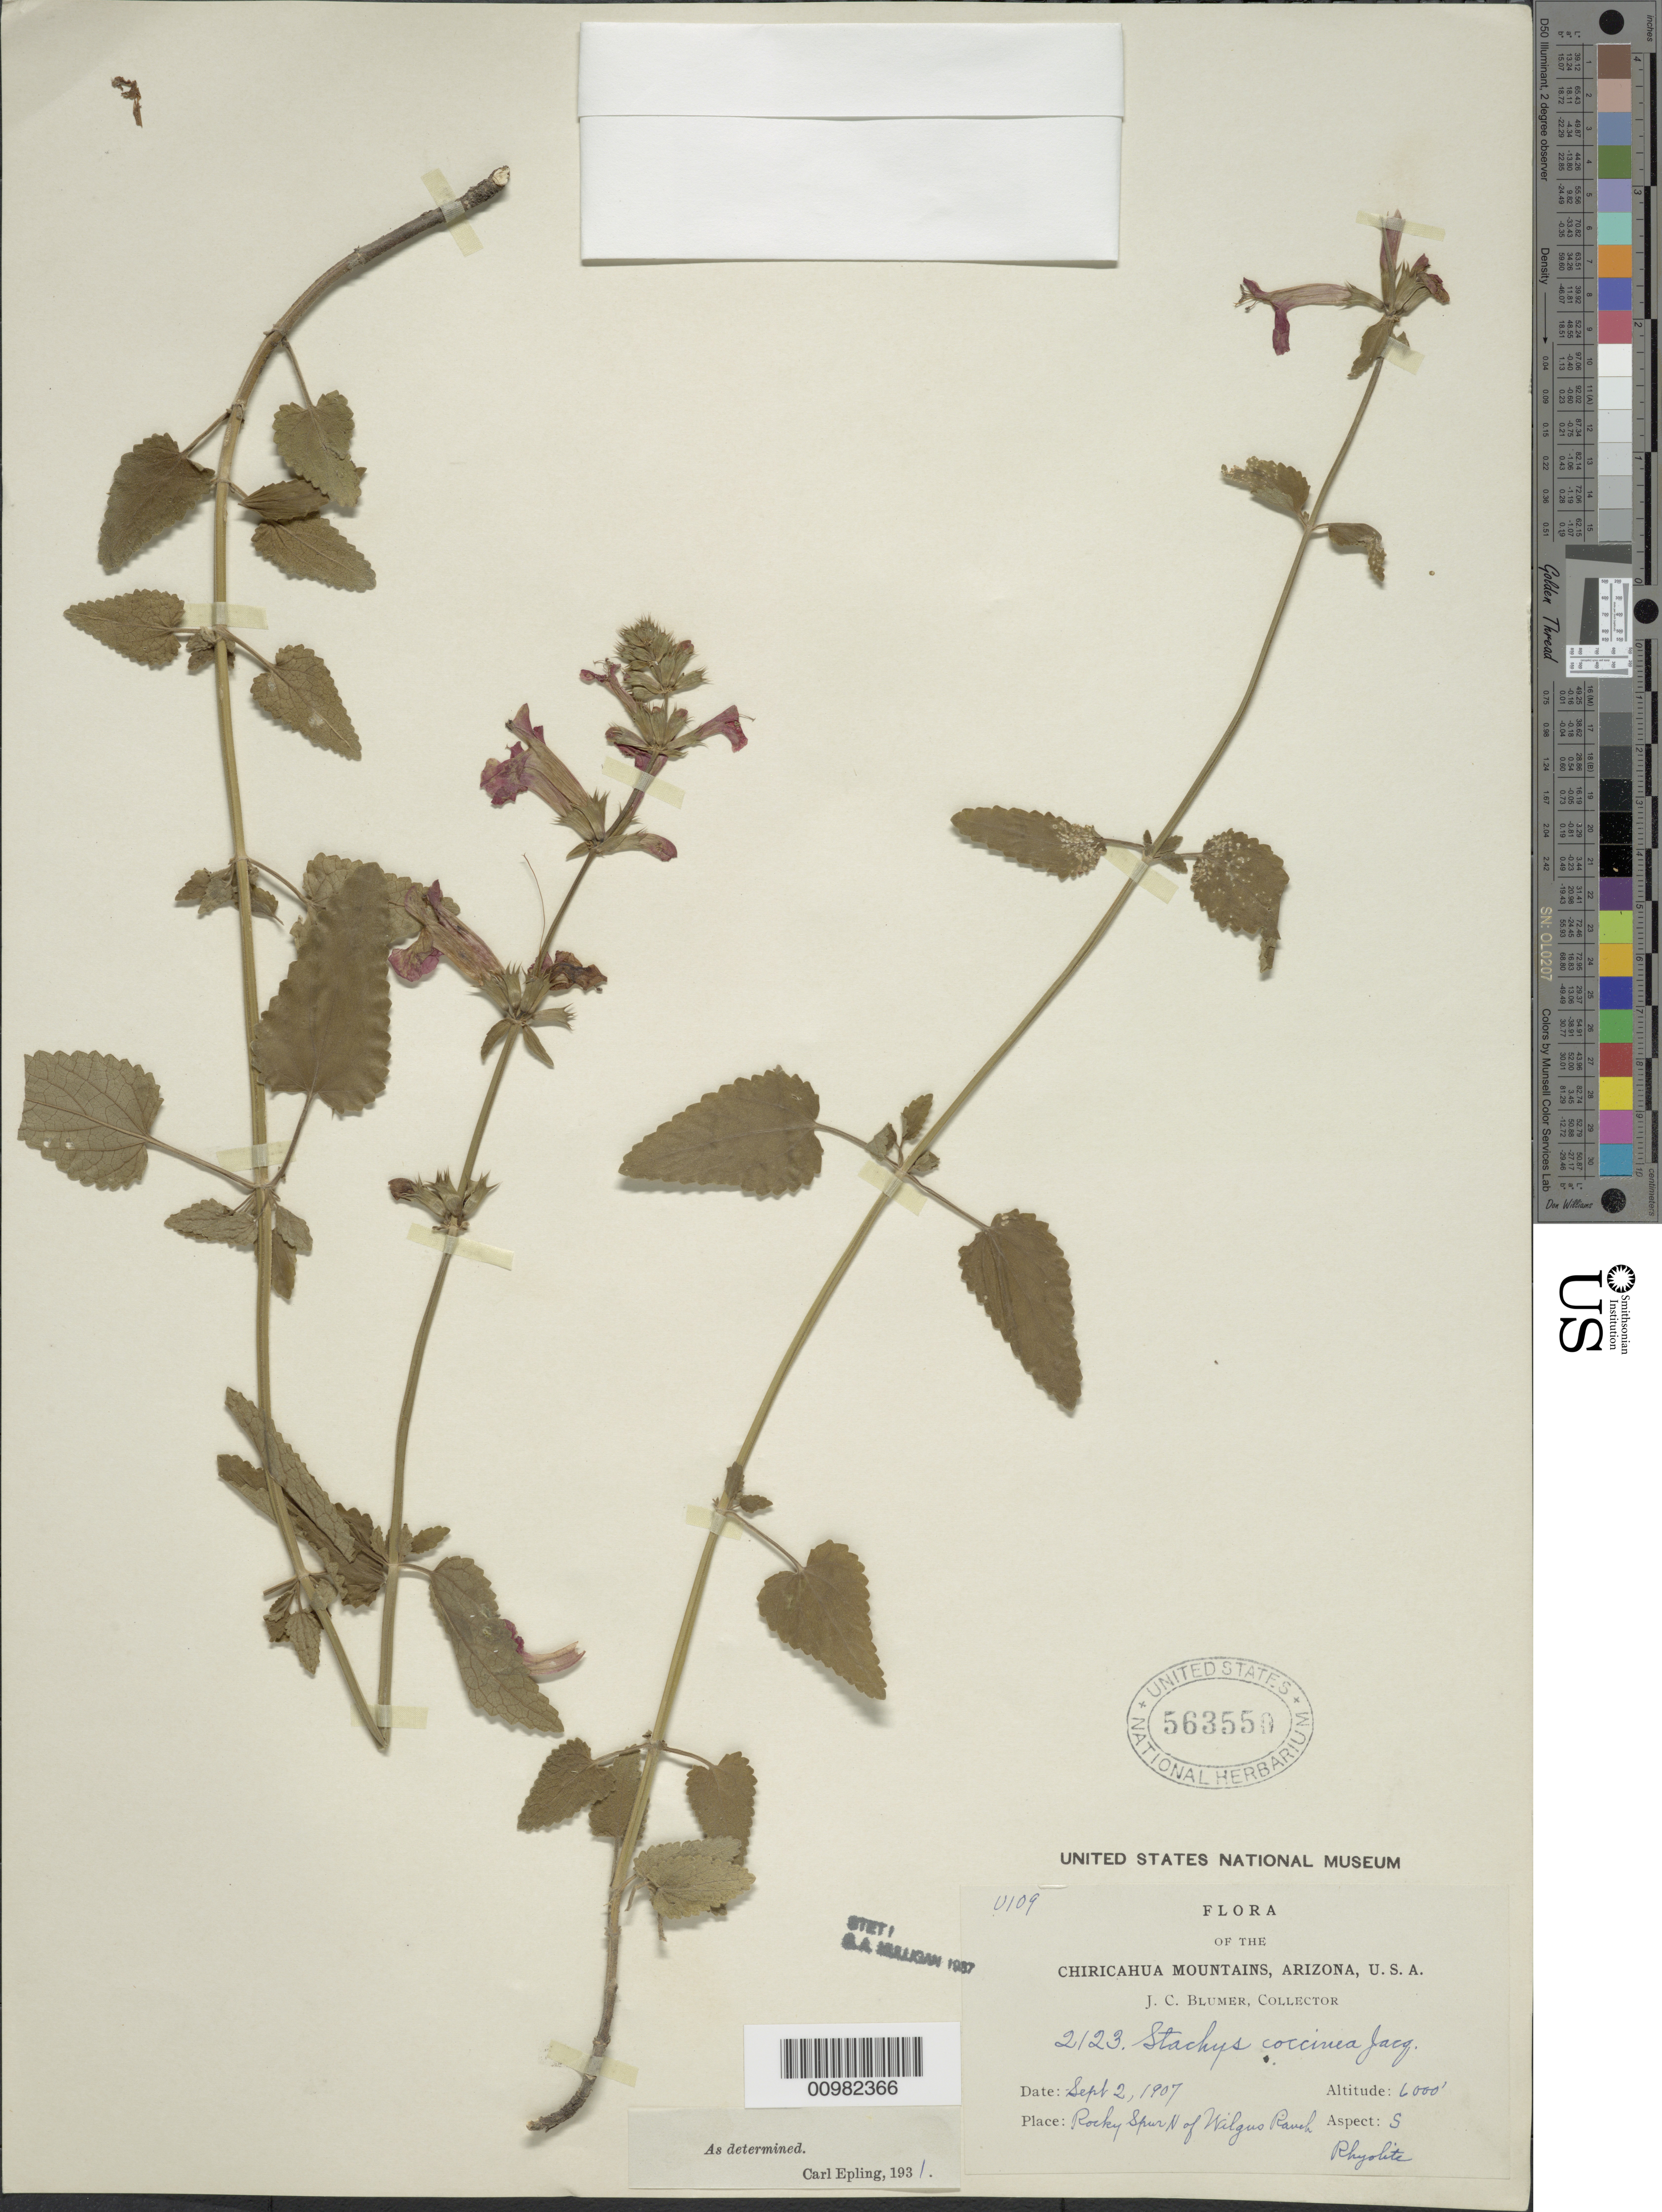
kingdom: Plantae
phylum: Tracheophyta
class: Magnoliopsida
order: Lamiales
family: Lamiaceae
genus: Stachys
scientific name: Stachys coccinea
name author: Ortega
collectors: J. C. Blumer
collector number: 2123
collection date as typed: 02 Sep 1907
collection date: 1907-09-02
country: United States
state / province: Arizona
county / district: Cochise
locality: Chiricahua Mts.; Rocky Spur N of Wilgus Ranch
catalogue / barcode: US 563550